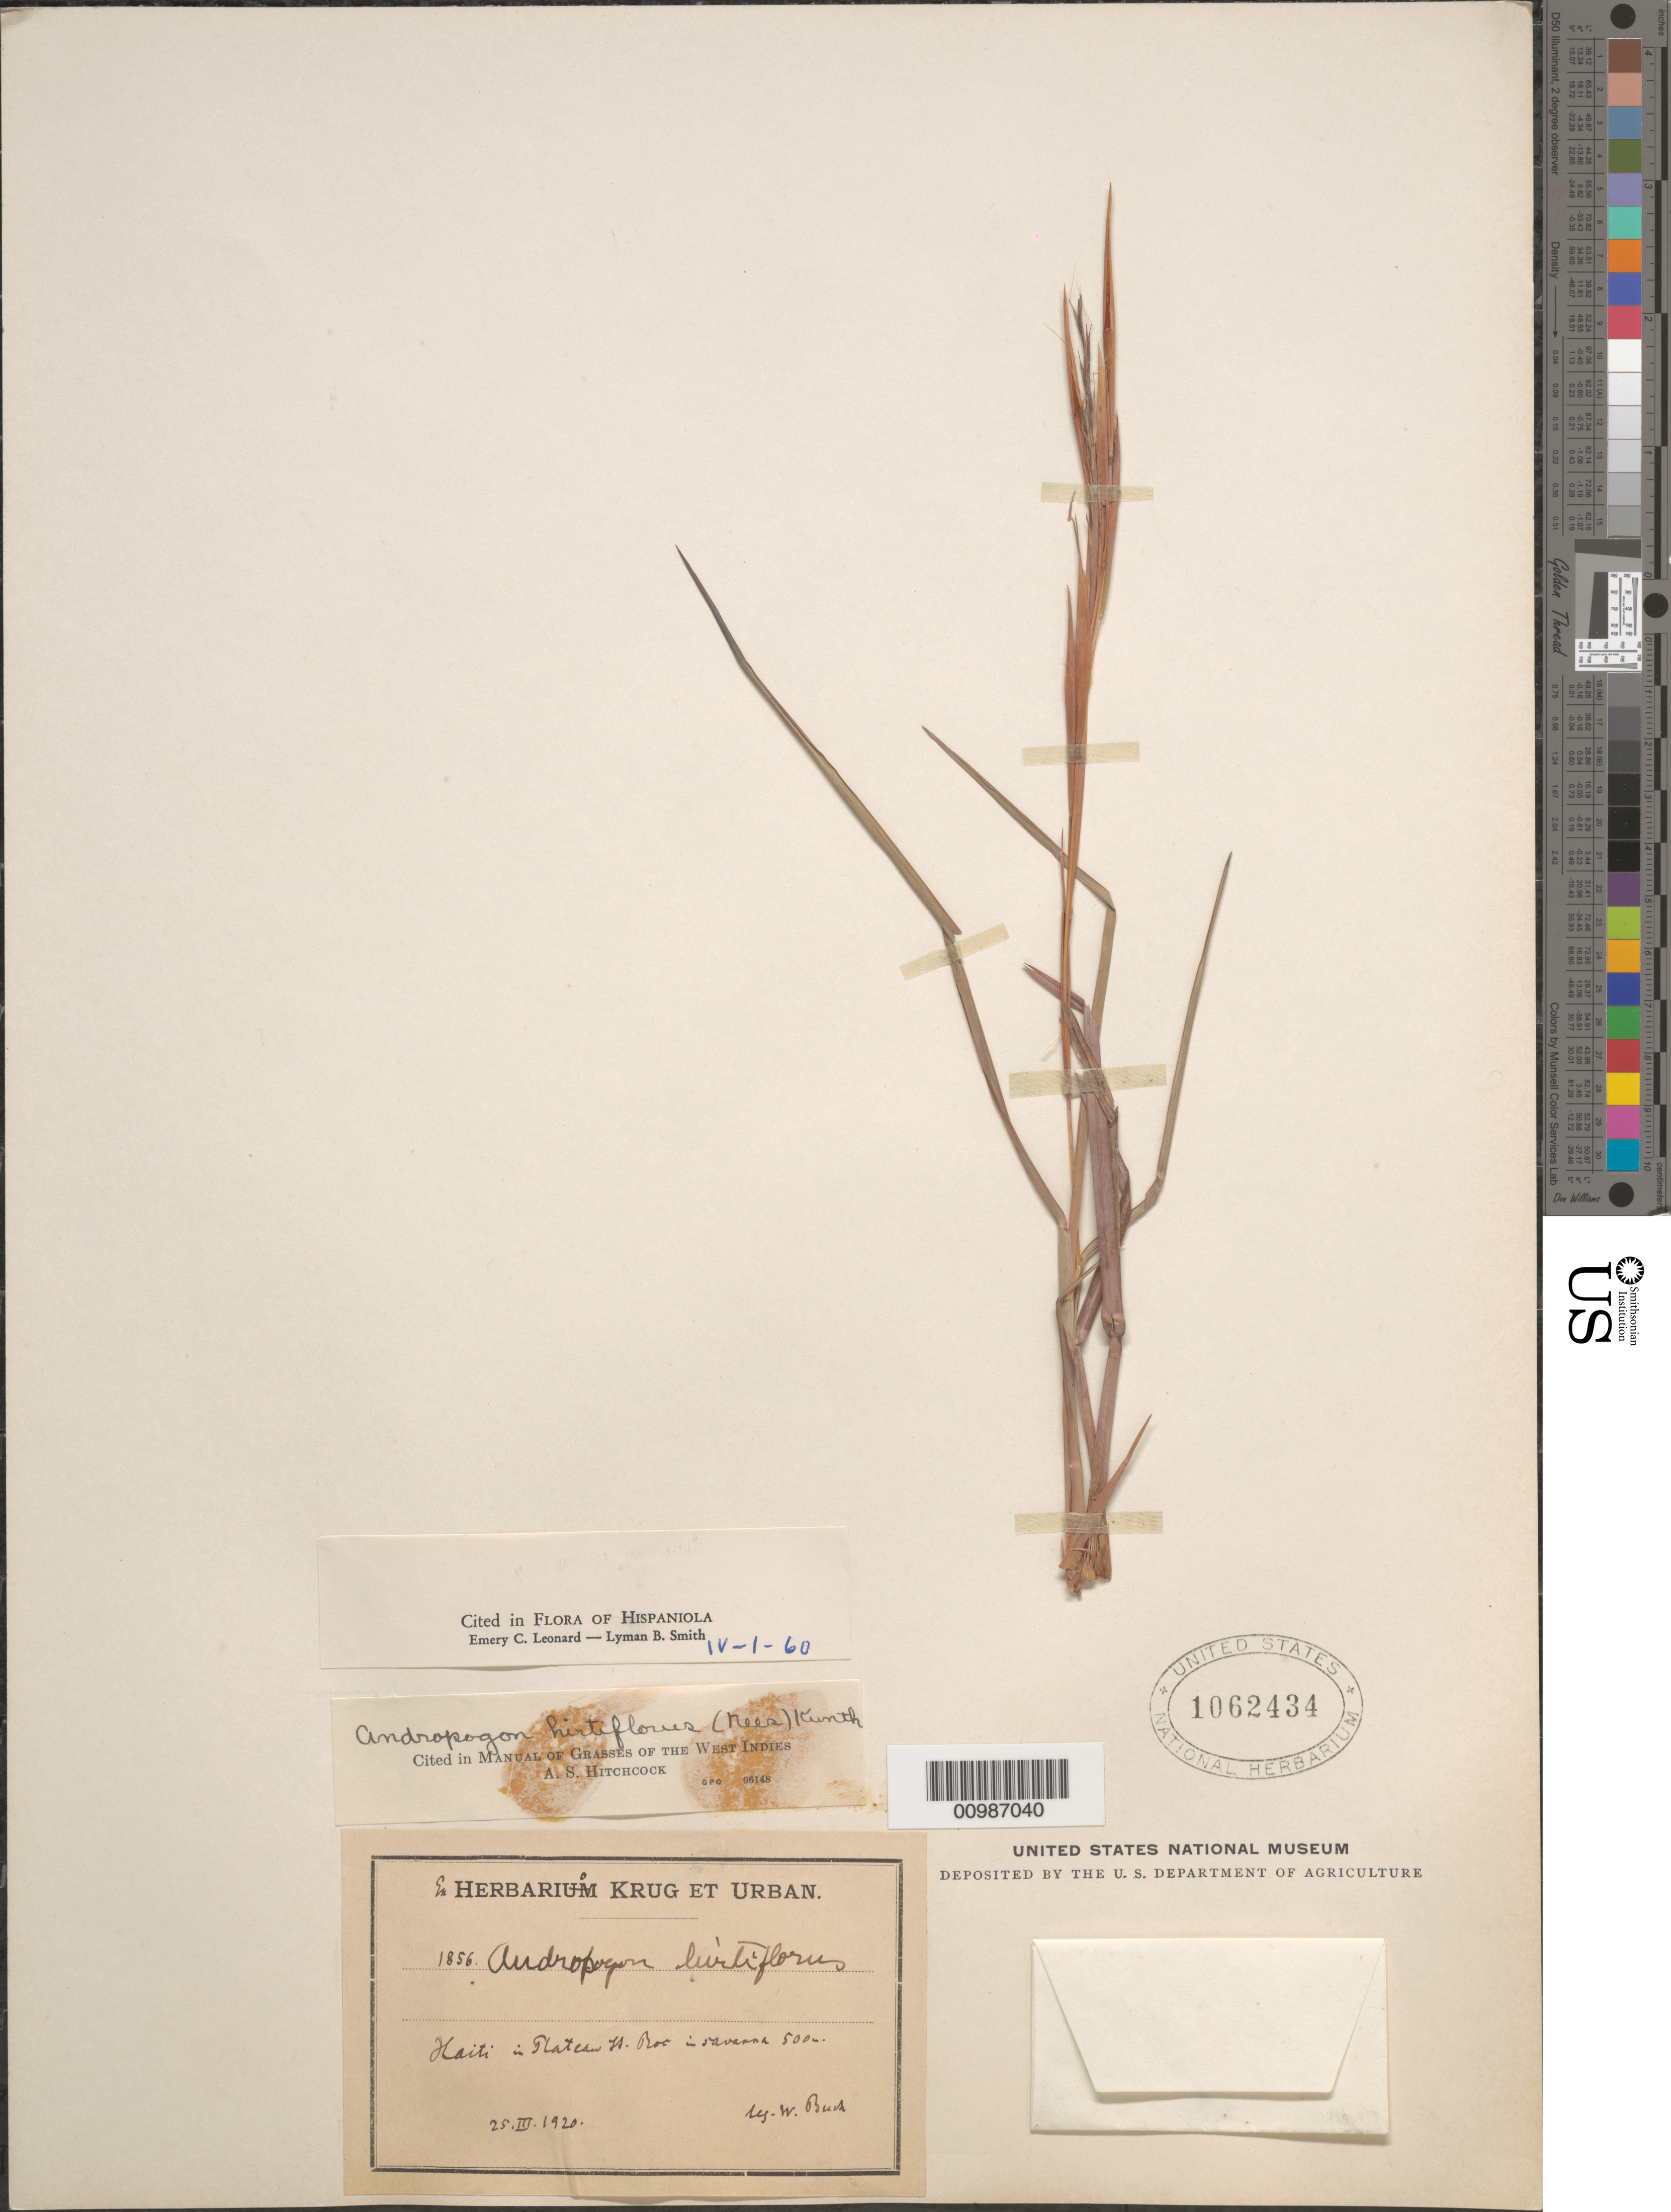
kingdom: Plantae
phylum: Tracheophyta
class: Liliopsida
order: Poales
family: Poaceae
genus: Andropogon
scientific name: Andropogon hirtiflorus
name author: (Nees) Kunth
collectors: W. Bush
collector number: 1856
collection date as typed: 25 Mar 1920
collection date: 1920-03-25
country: Haiti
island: Hispaniola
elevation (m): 500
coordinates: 0 N, 0 E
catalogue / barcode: US 1062434